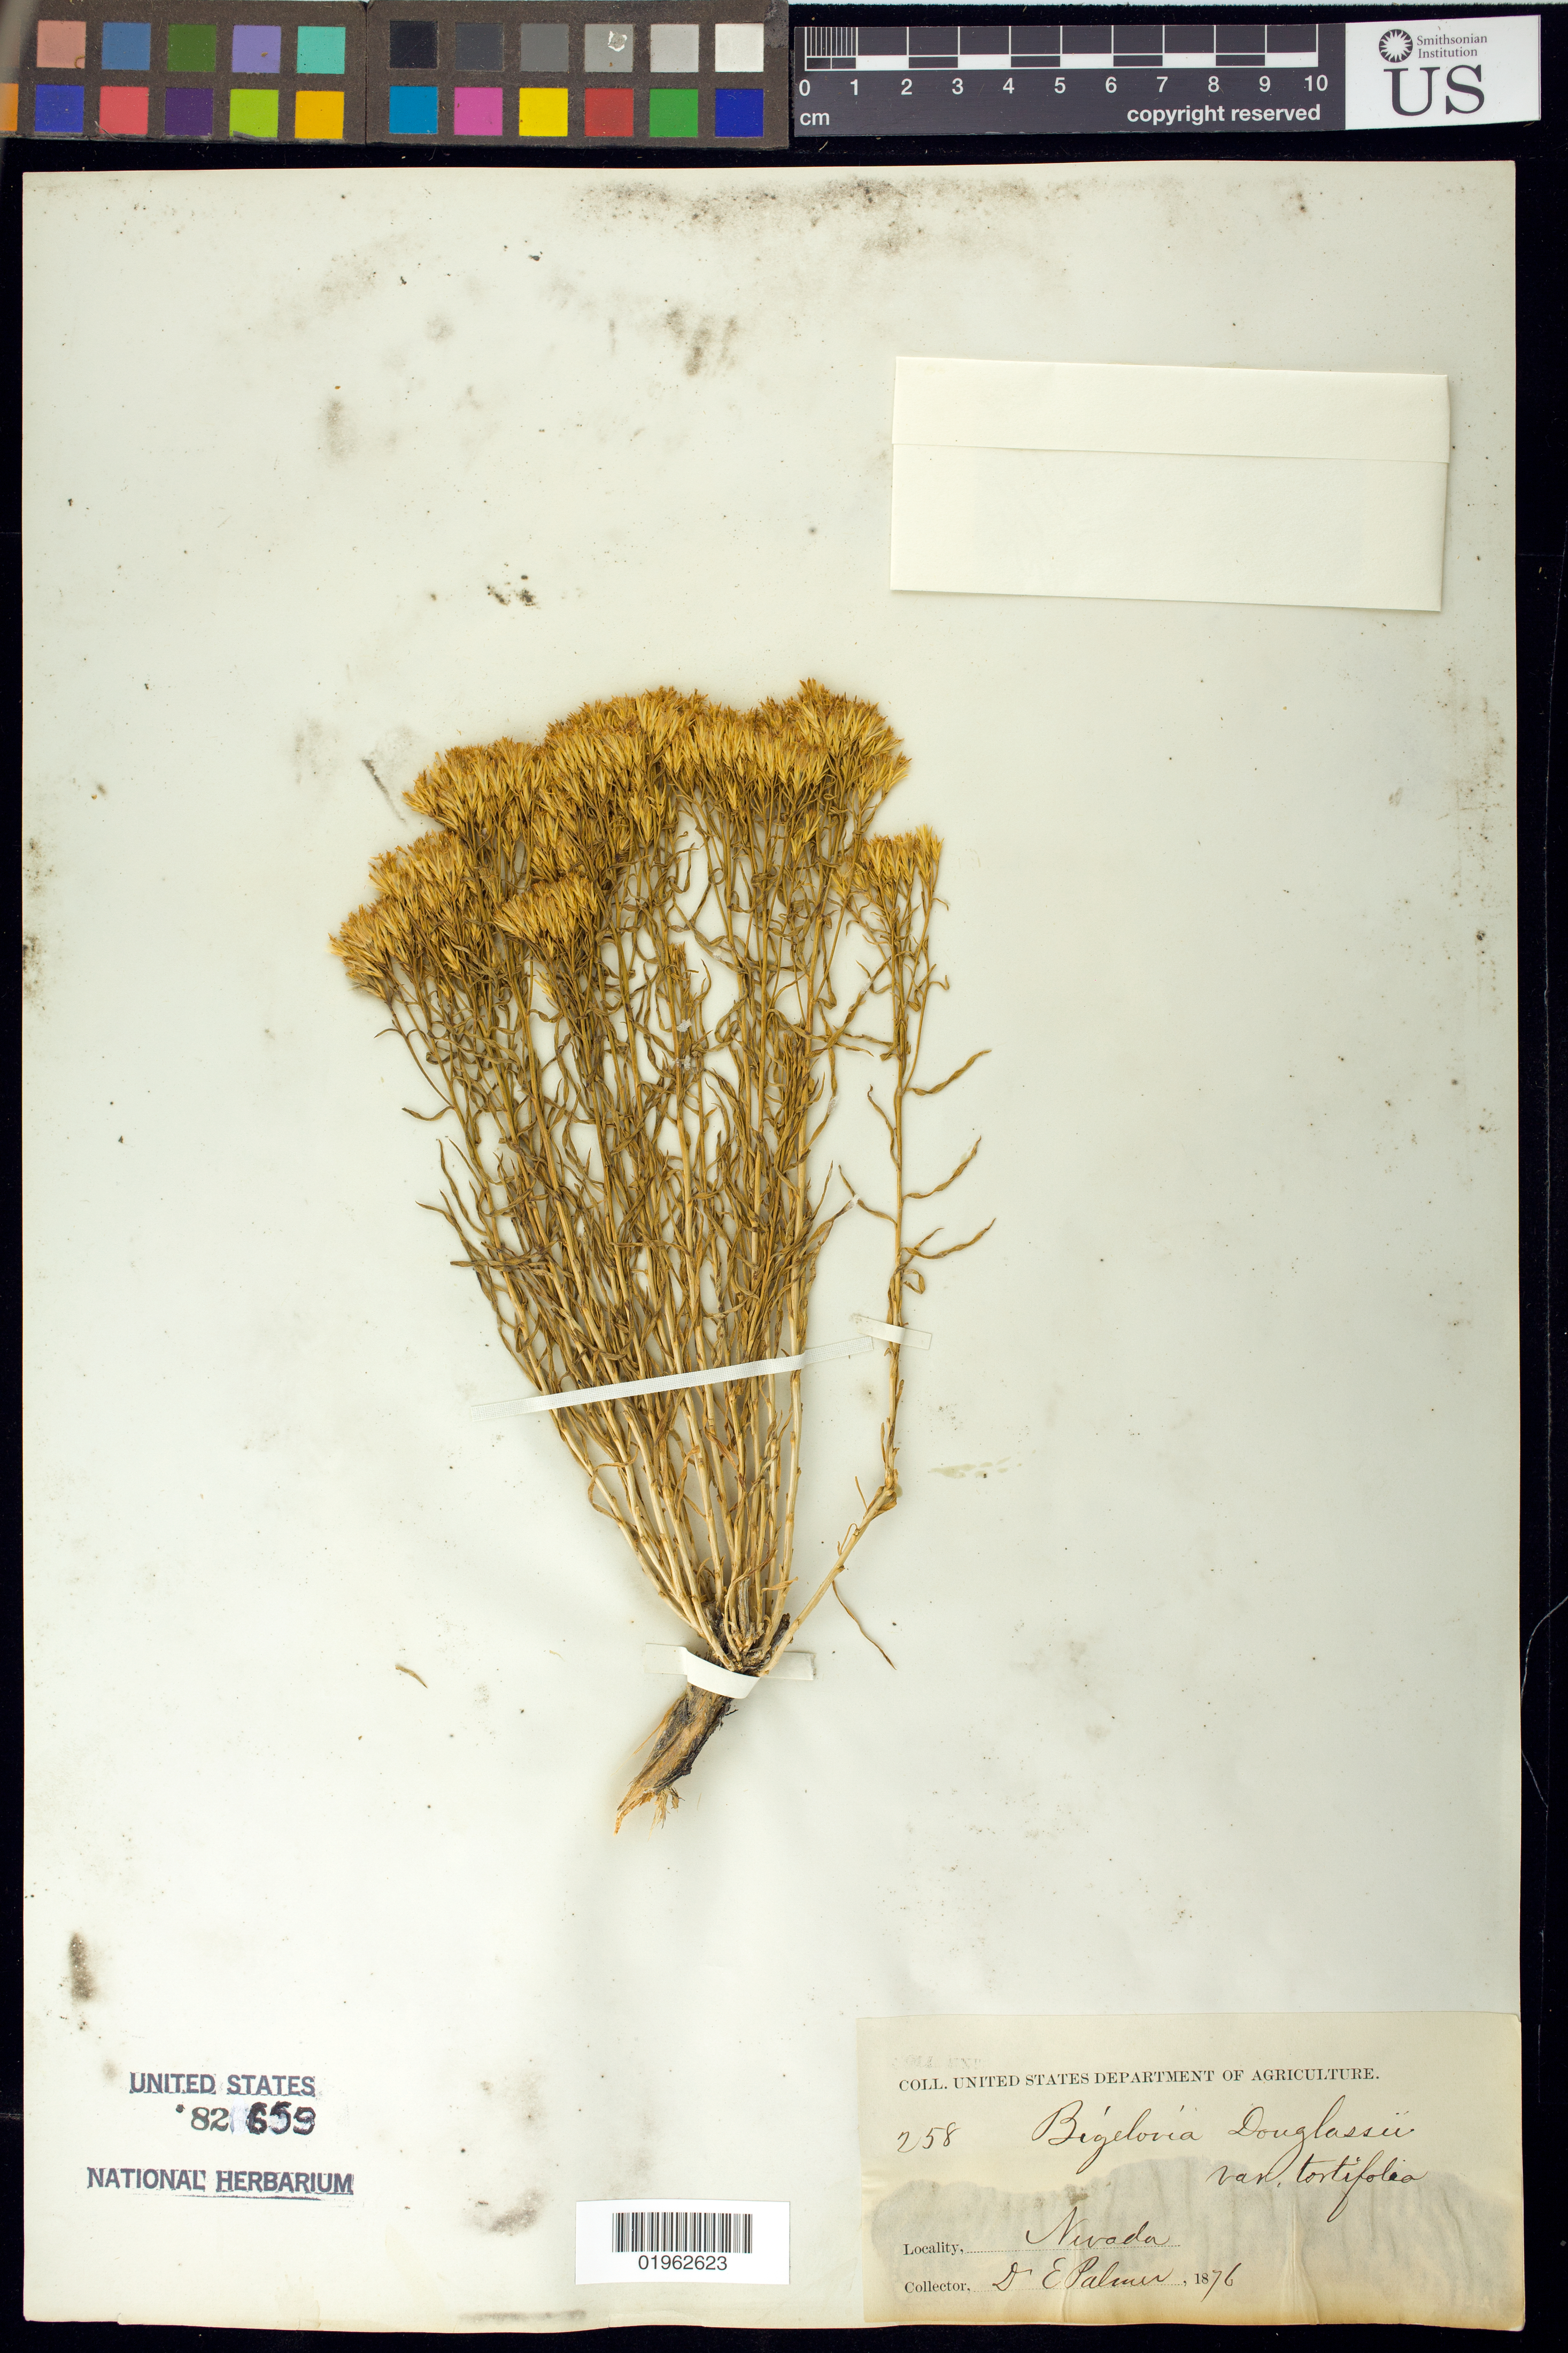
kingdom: Plantae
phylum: Tracheophyta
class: Magnoliopsida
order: Asterales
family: Asteraceae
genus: Bigelowia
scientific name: Bigelowia douglasii var. tortifolia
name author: A. Gray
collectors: E. Palmer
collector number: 258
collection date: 1876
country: United States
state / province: Nevada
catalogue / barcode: US 82653